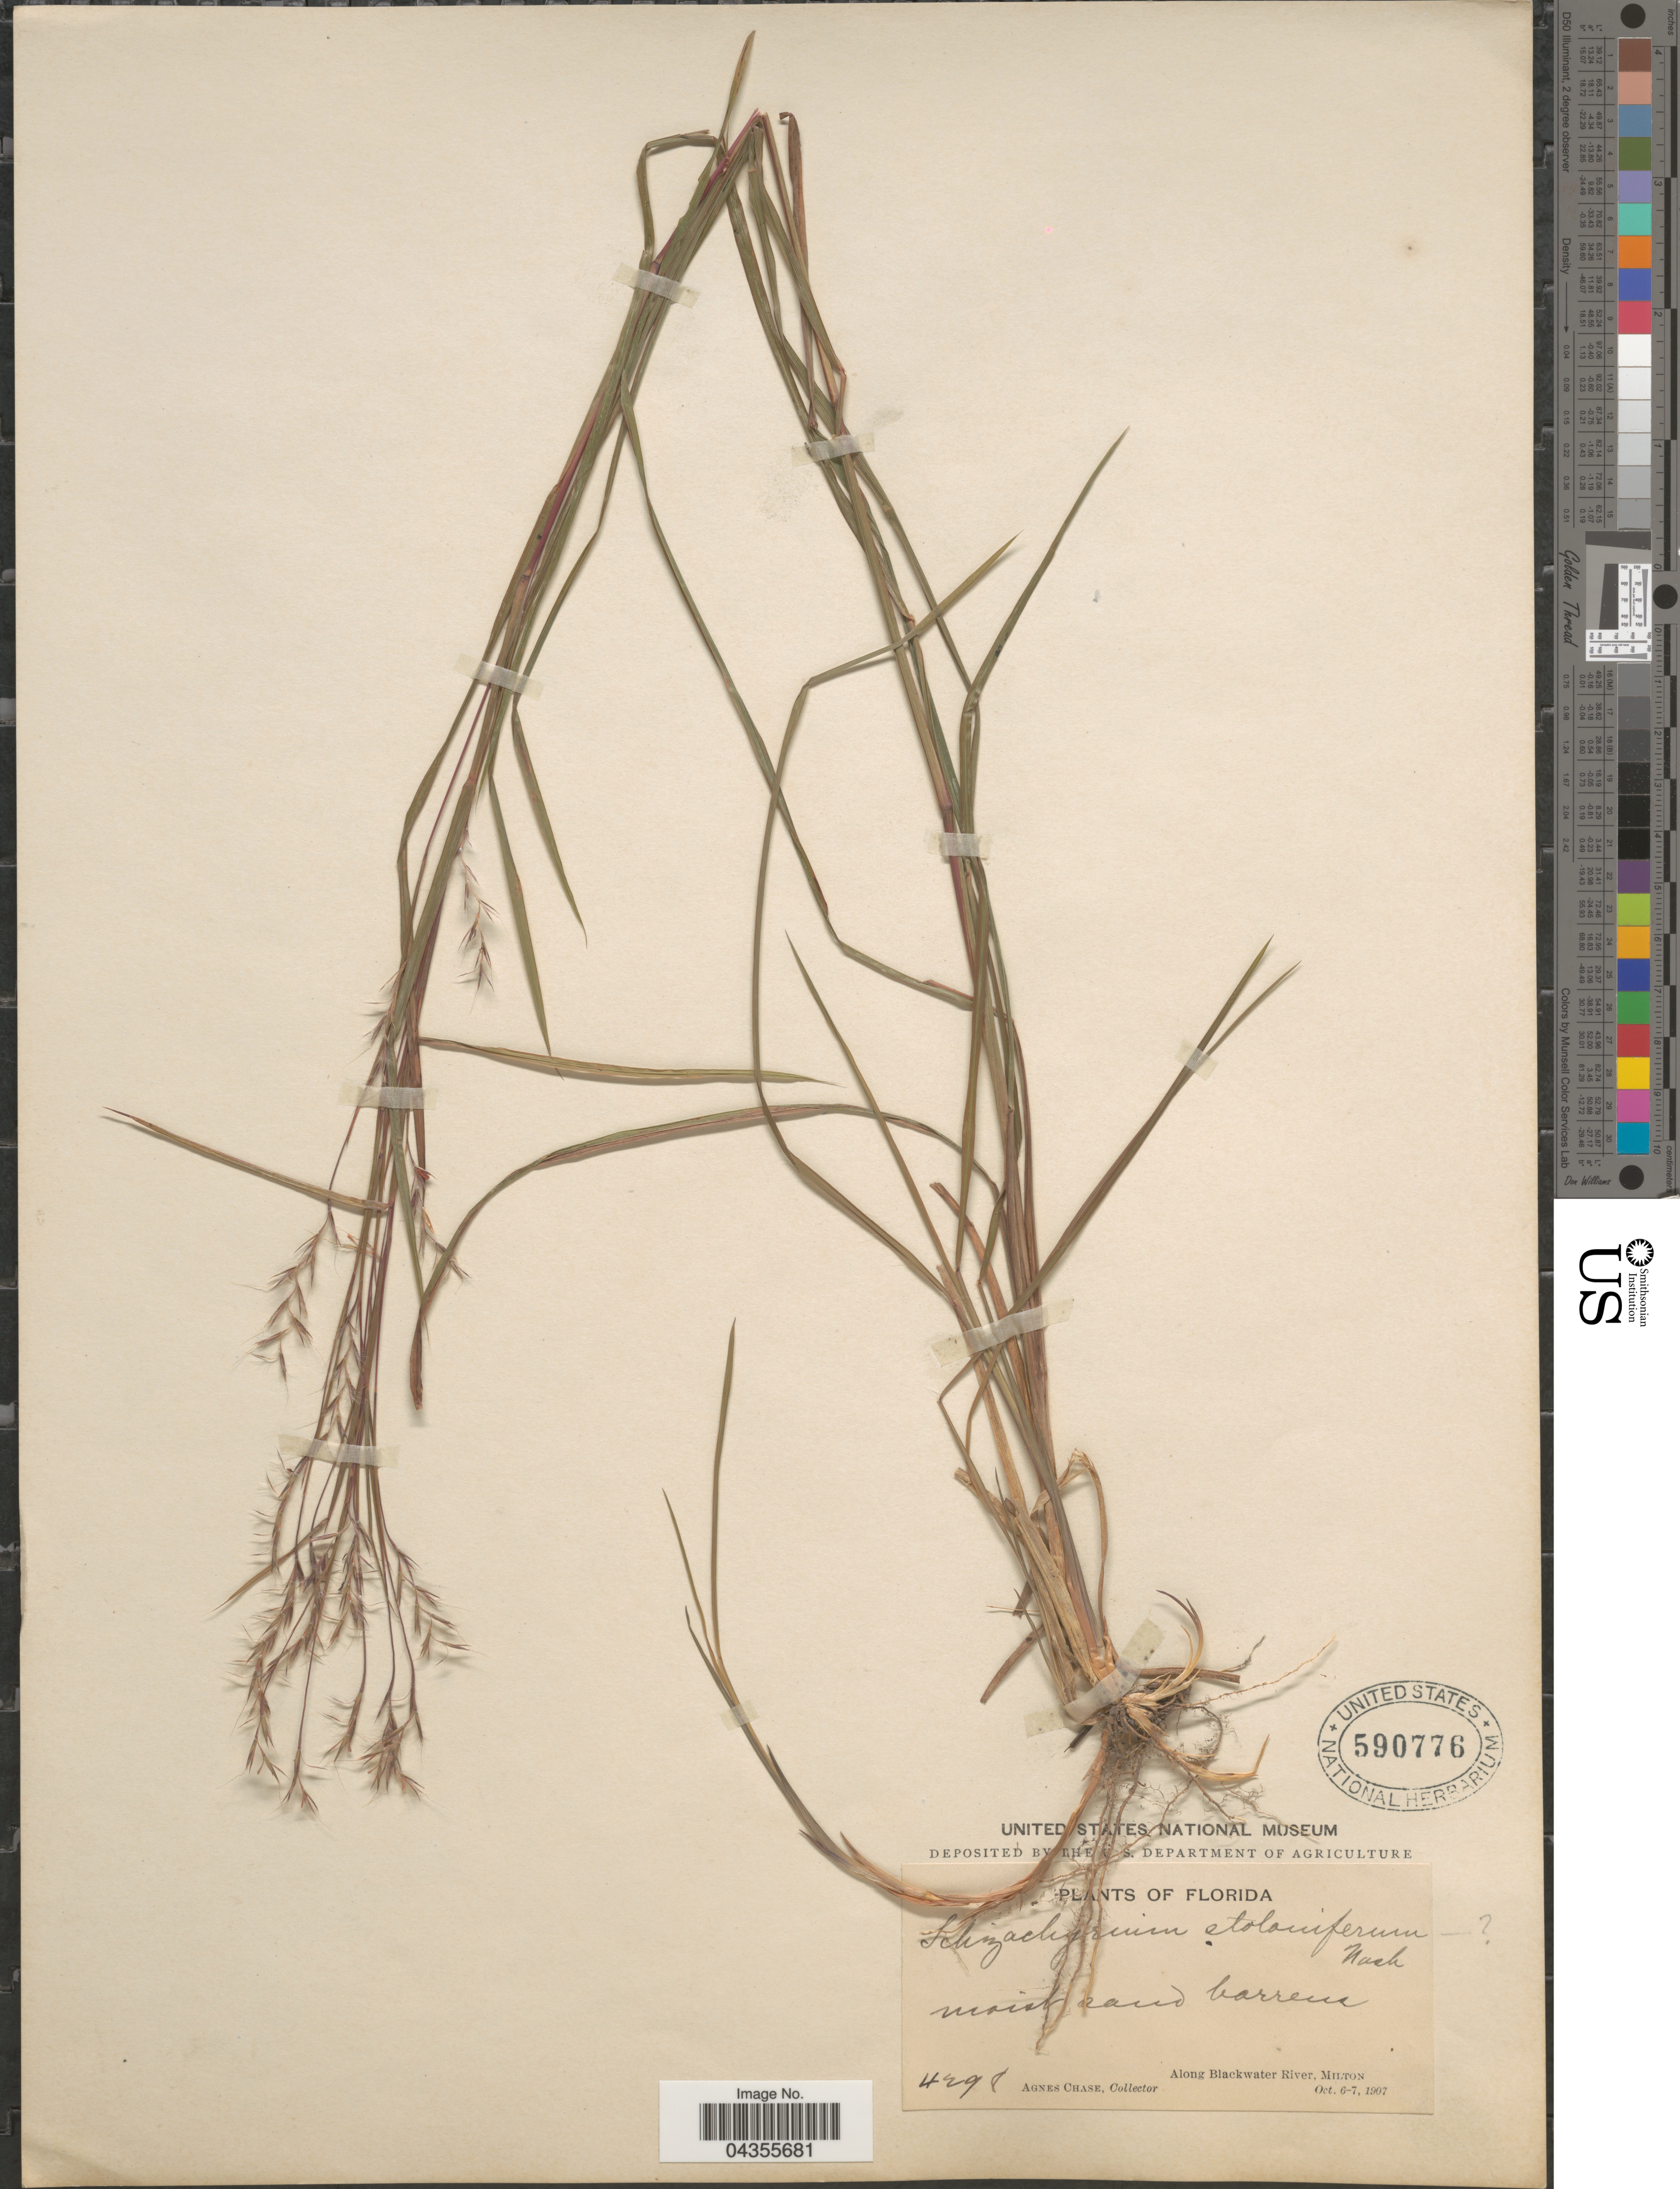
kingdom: Plantae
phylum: Tracheophyta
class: Liliopsida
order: Poales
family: Poaceae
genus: Schizachyrium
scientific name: Schizachyrium scoparium var. stoloniferum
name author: (Nash) Wipff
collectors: A. Chase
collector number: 4298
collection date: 1907-10-06/1907-10-07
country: United States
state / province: Florida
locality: Along Blackwater River, Milton.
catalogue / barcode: US 590776